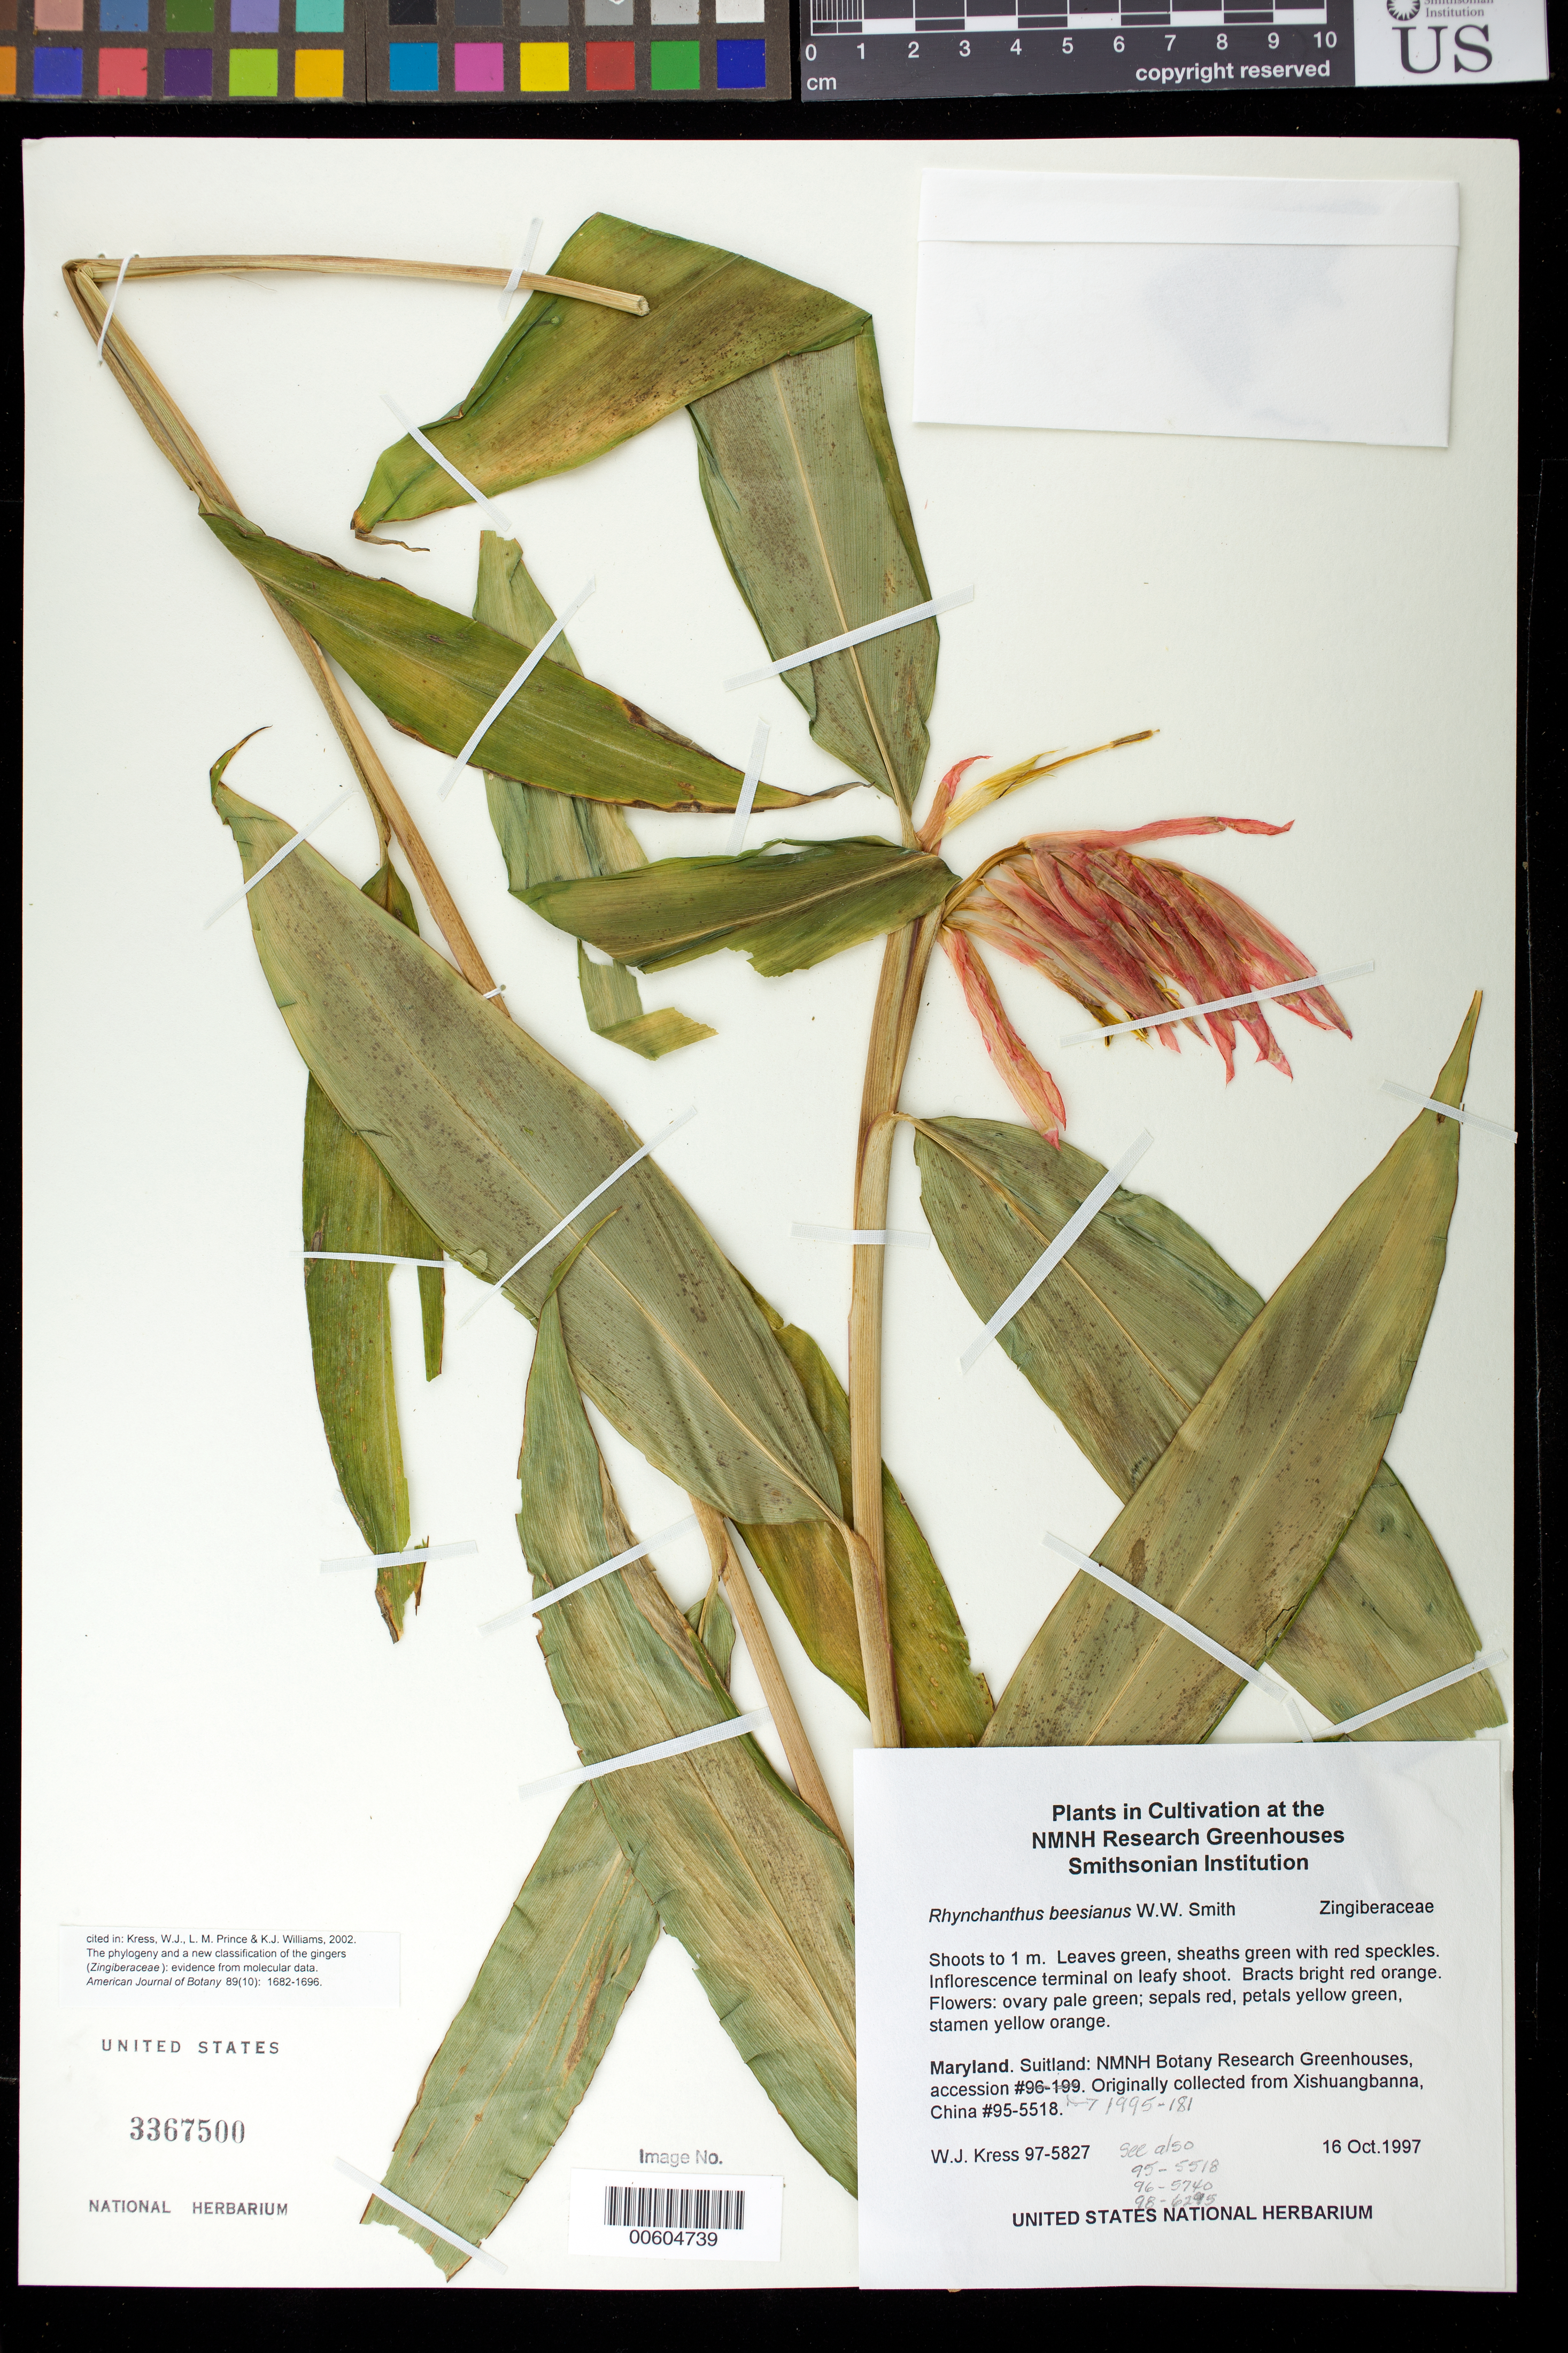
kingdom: Plantae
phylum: Tracheophyta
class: Liliopsida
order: Zingiberales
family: Zingiberaceae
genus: Rhynchanthus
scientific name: Rhynchanthus beesianus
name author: W.W. Sm.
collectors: W. J. Kress & M. Bordelon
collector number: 97-5827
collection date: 1997-10-16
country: United States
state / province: Maryland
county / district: Prince George's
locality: NMNH Botany Research Greenhouses. Suitland.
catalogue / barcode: US 3367500